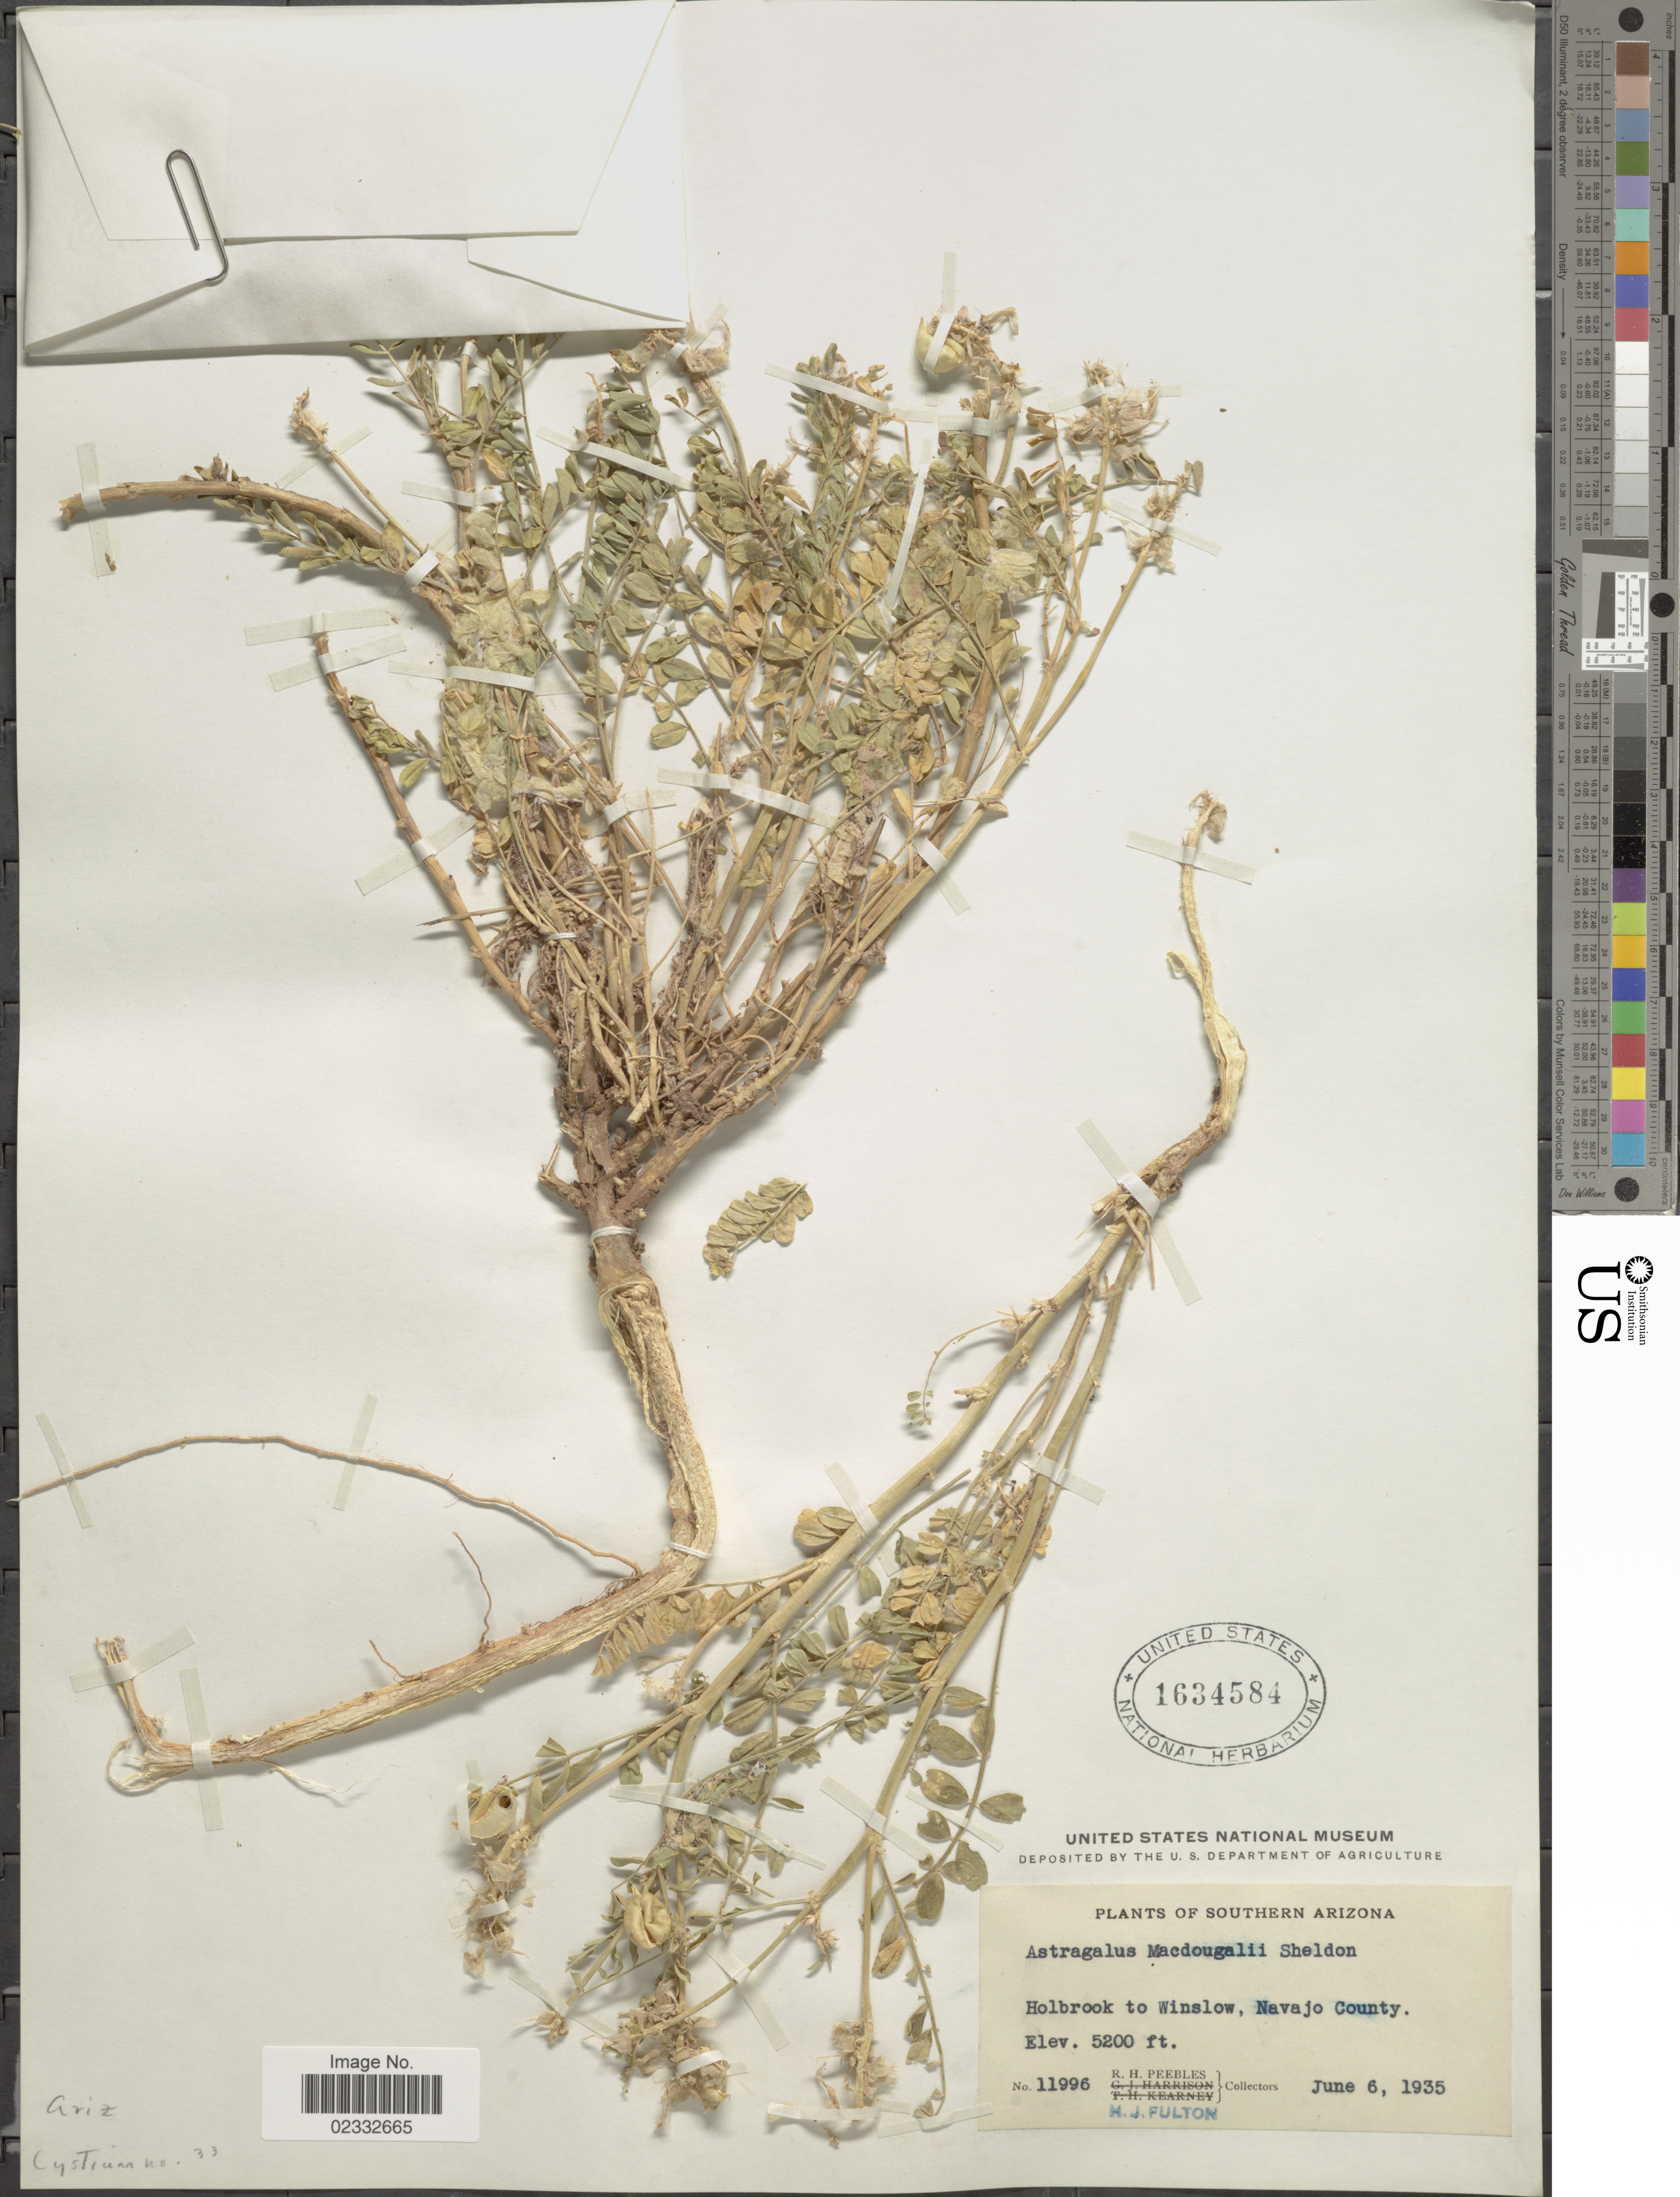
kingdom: Plantae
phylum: Tracheophyta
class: Magnoliopsida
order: Fabales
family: Fabaceae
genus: Astragalus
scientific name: Astragalus macdougalii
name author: E. Sheld.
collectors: R. H. Peebles & H. Fulton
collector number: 11996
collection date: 1935-06-06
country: United States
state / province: Arizona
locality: Southrn Arizona. Holbrook to Winslow, Navajo County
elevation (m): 1585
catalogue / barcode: US 1634584